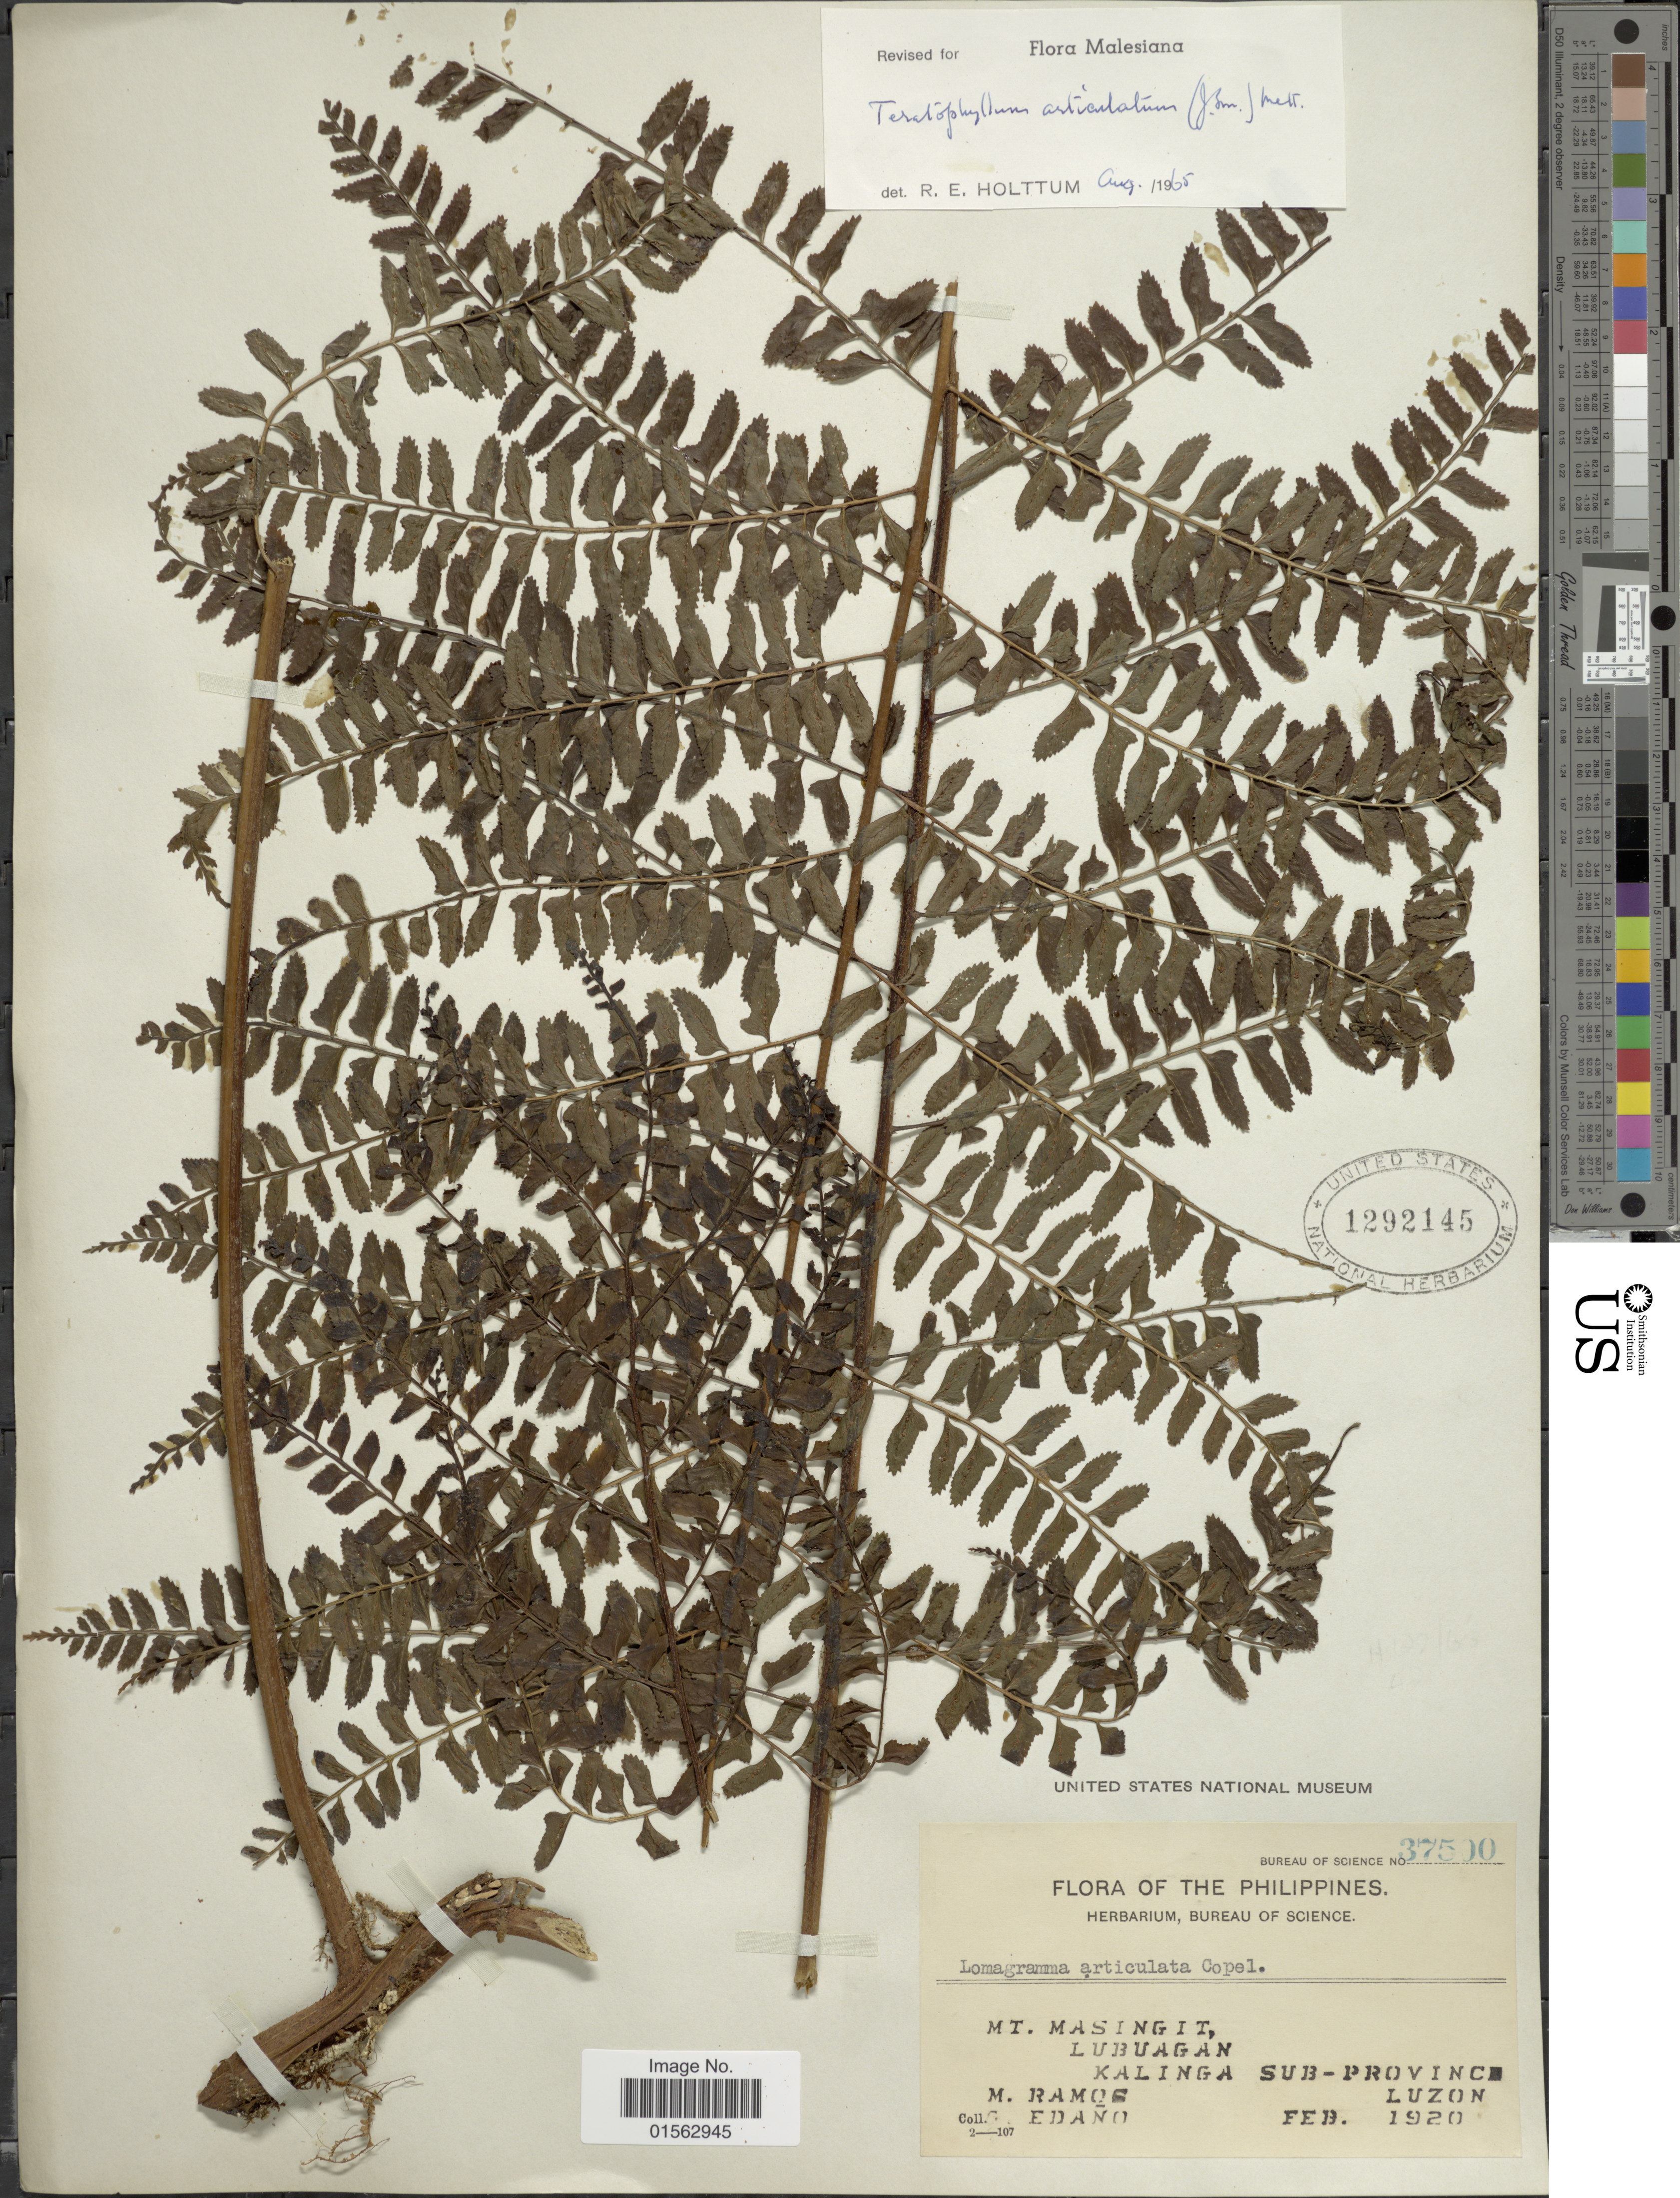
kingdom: Plantae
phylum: Tracheophyta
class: Polypodiopsida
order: Polypodiales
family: Dryopteridaceae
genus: Teratophyllum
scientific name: Teratophyllum articulatum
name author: (J. Sm.) Mett.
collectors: M. Ramos & G. Edaño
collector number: Bureau of Science 37500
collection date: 1920-02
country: Philippines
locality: Philippines, Mt. Masingit, Lubuagan, Kalinga Sub-Province, Luzon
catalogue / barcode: US 1292145